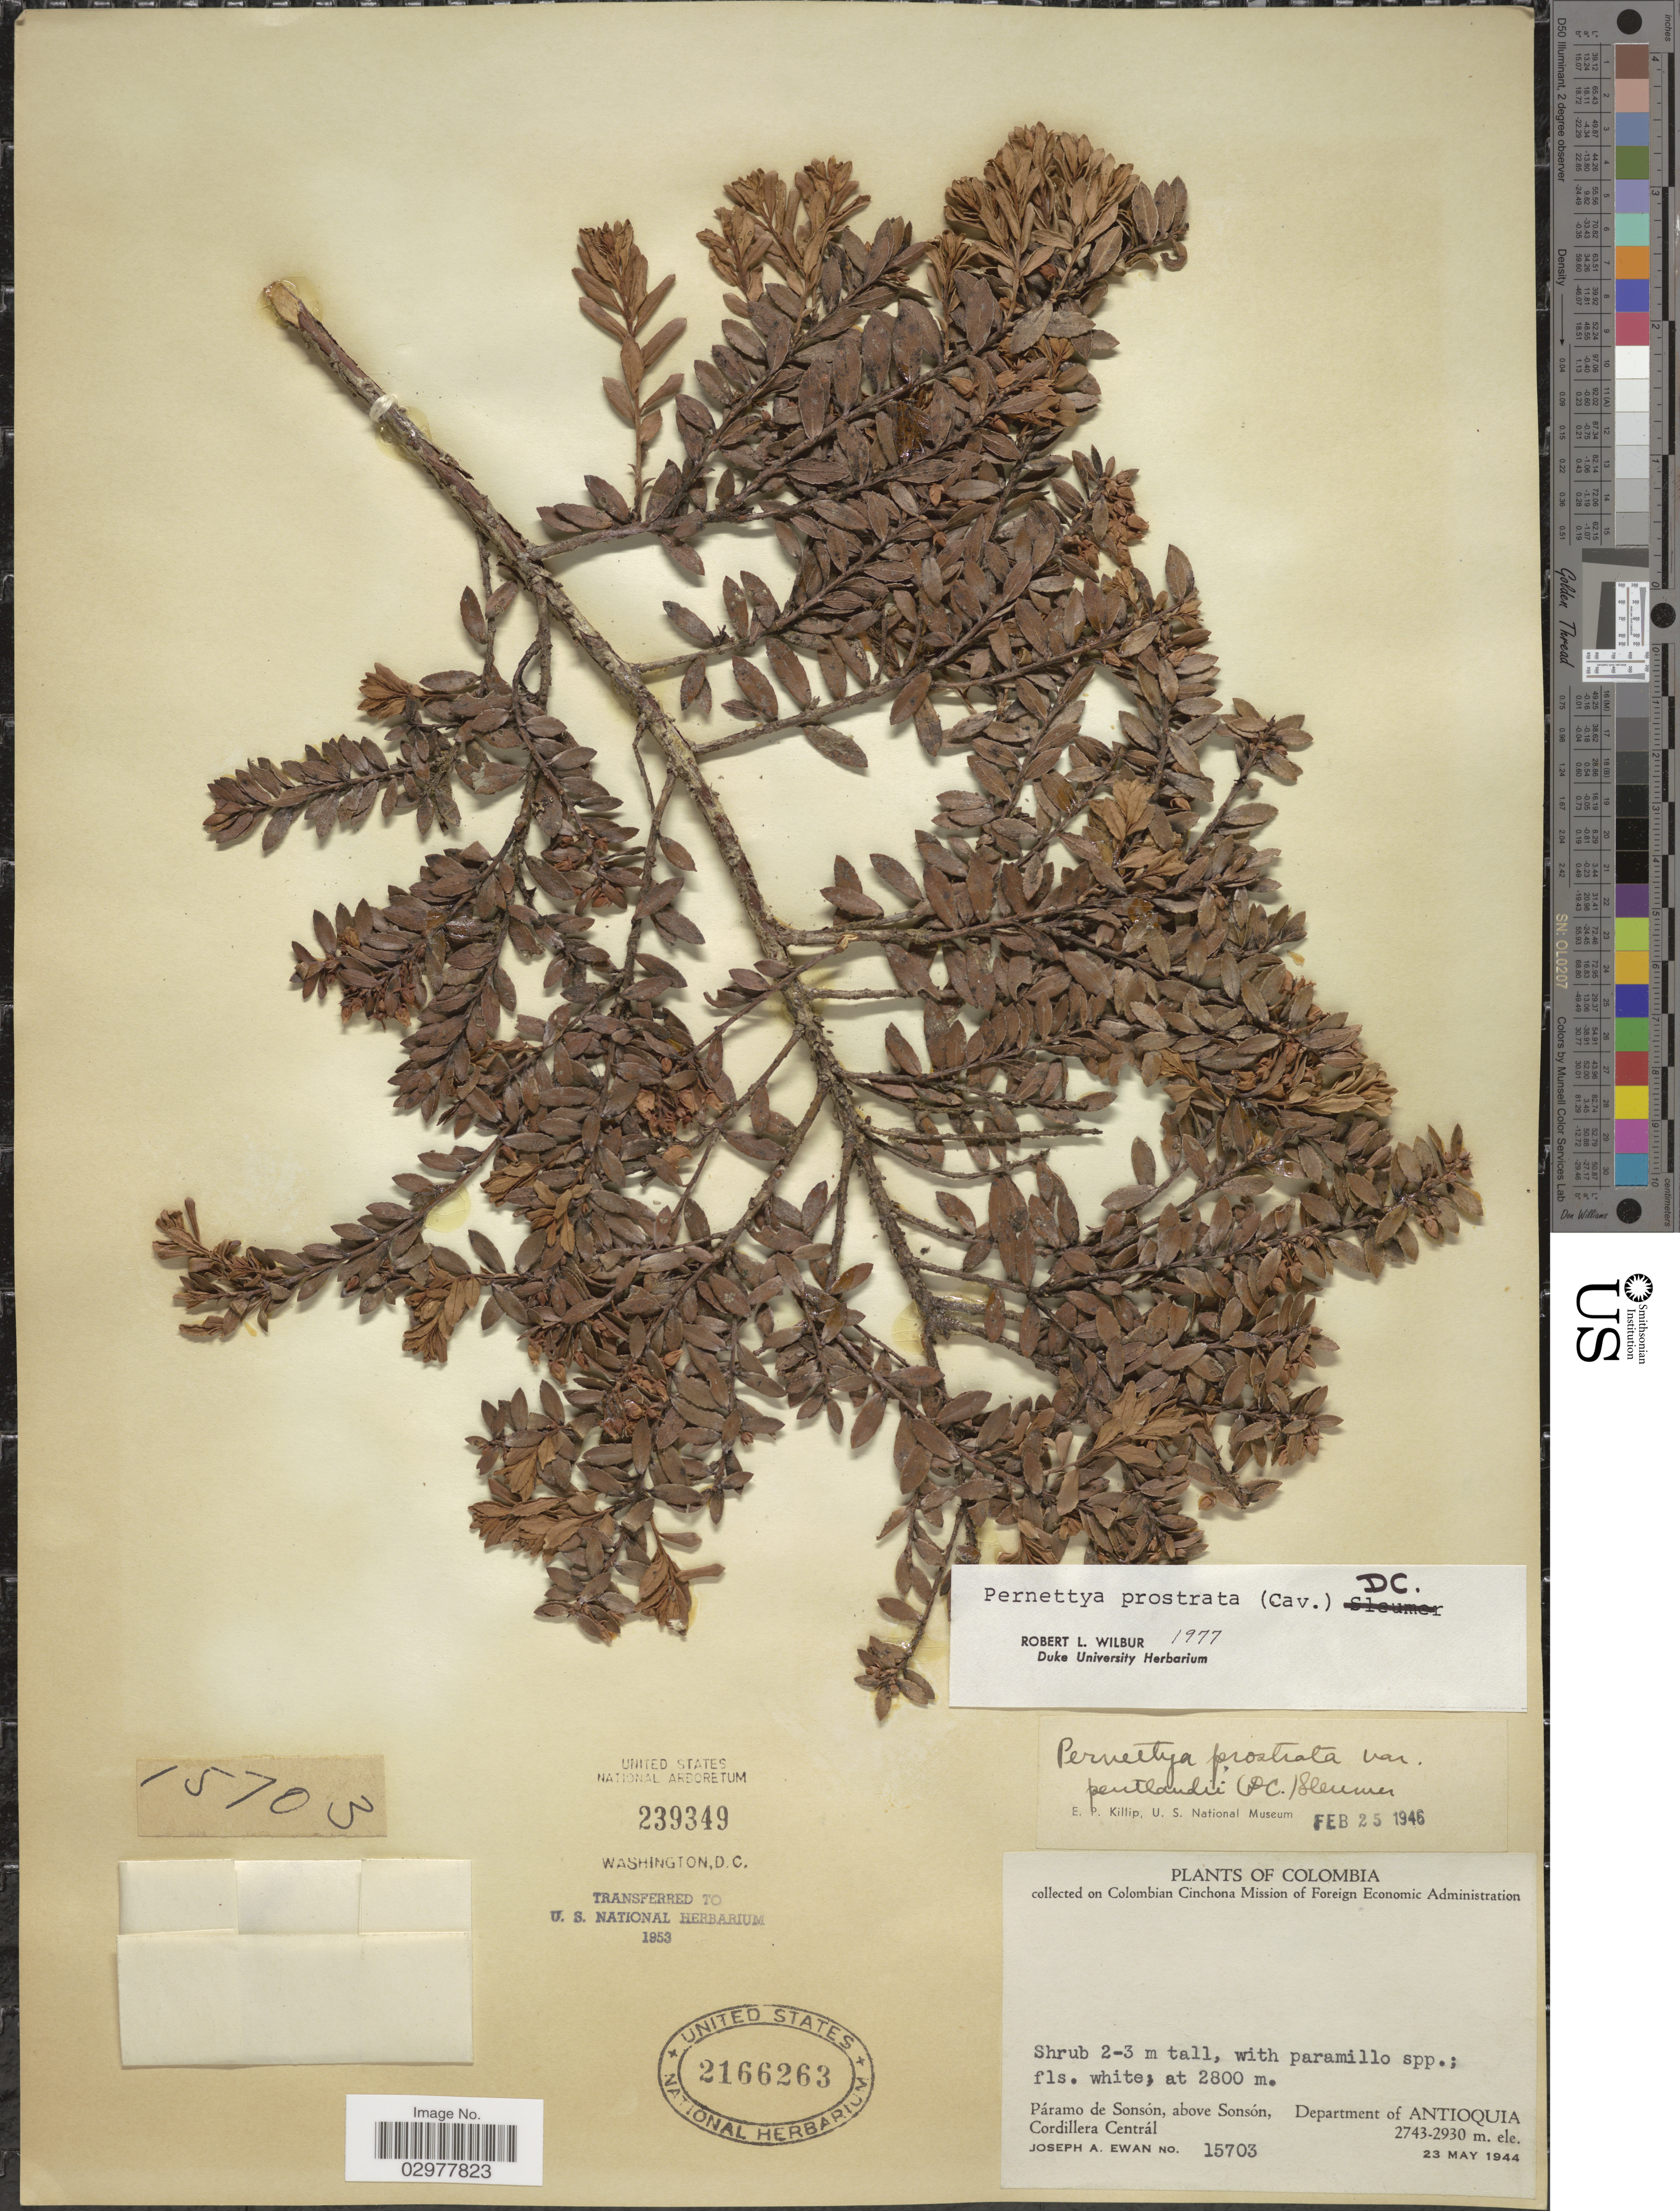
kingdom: Plantae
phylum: Tracheophyta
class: Magnoliopsida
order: Ericales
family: Ericaceae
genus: Pernettya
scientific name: Pernettya prostrata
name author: (Cav.) DC.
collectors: J. A. Ewan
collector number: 15703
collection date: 1944-05-23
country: Colombia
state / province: Antioquia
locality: Páramo de Sonsón, above Sonsón, Department of Antioquia, Cordillera Centrál.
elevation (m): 2743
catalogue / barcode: US 2166263